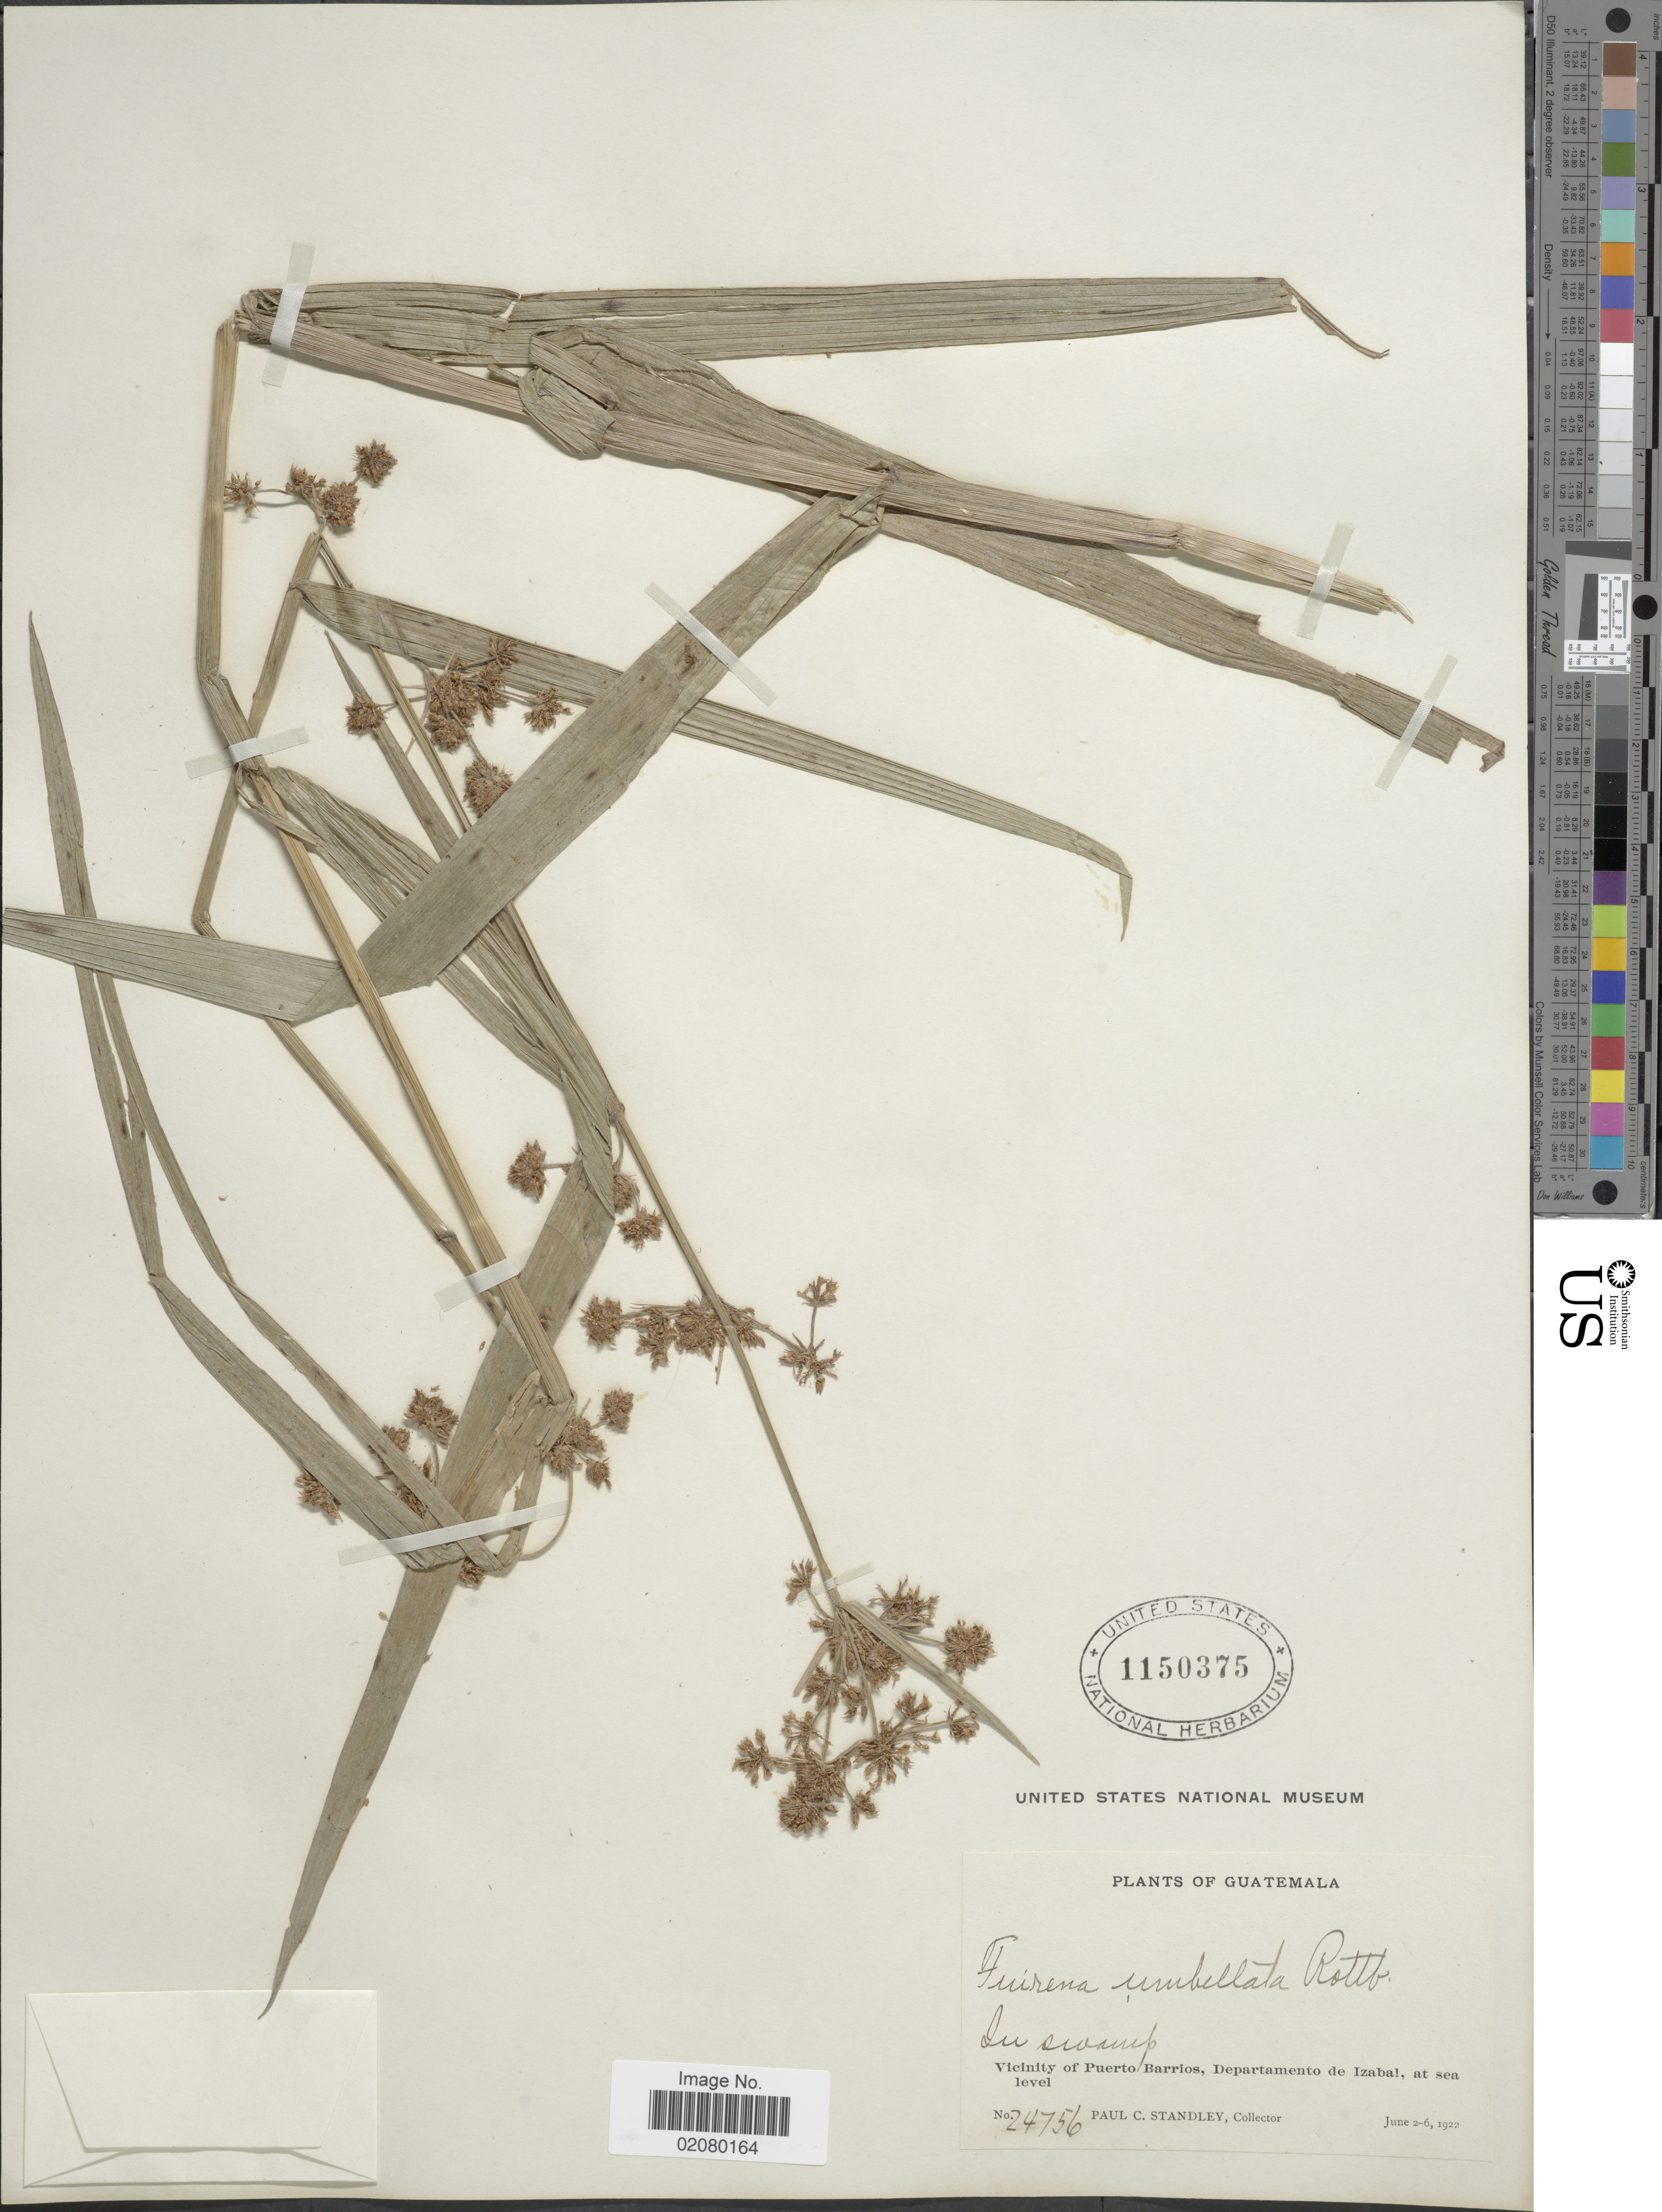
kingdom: Plantae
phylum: Tracheophyta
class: Liliopsida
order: Poales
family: Cyperaceae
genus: Fuirena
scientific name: Fuirena umbellata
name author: Rottb.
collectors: P. C. Standley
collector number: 24756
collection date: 1922-06-02/1922-06-06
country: Guatemala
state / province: Izabal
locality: Vicinity of Puerto Barrios, Departamento de Izabal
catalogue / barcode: US 1150375